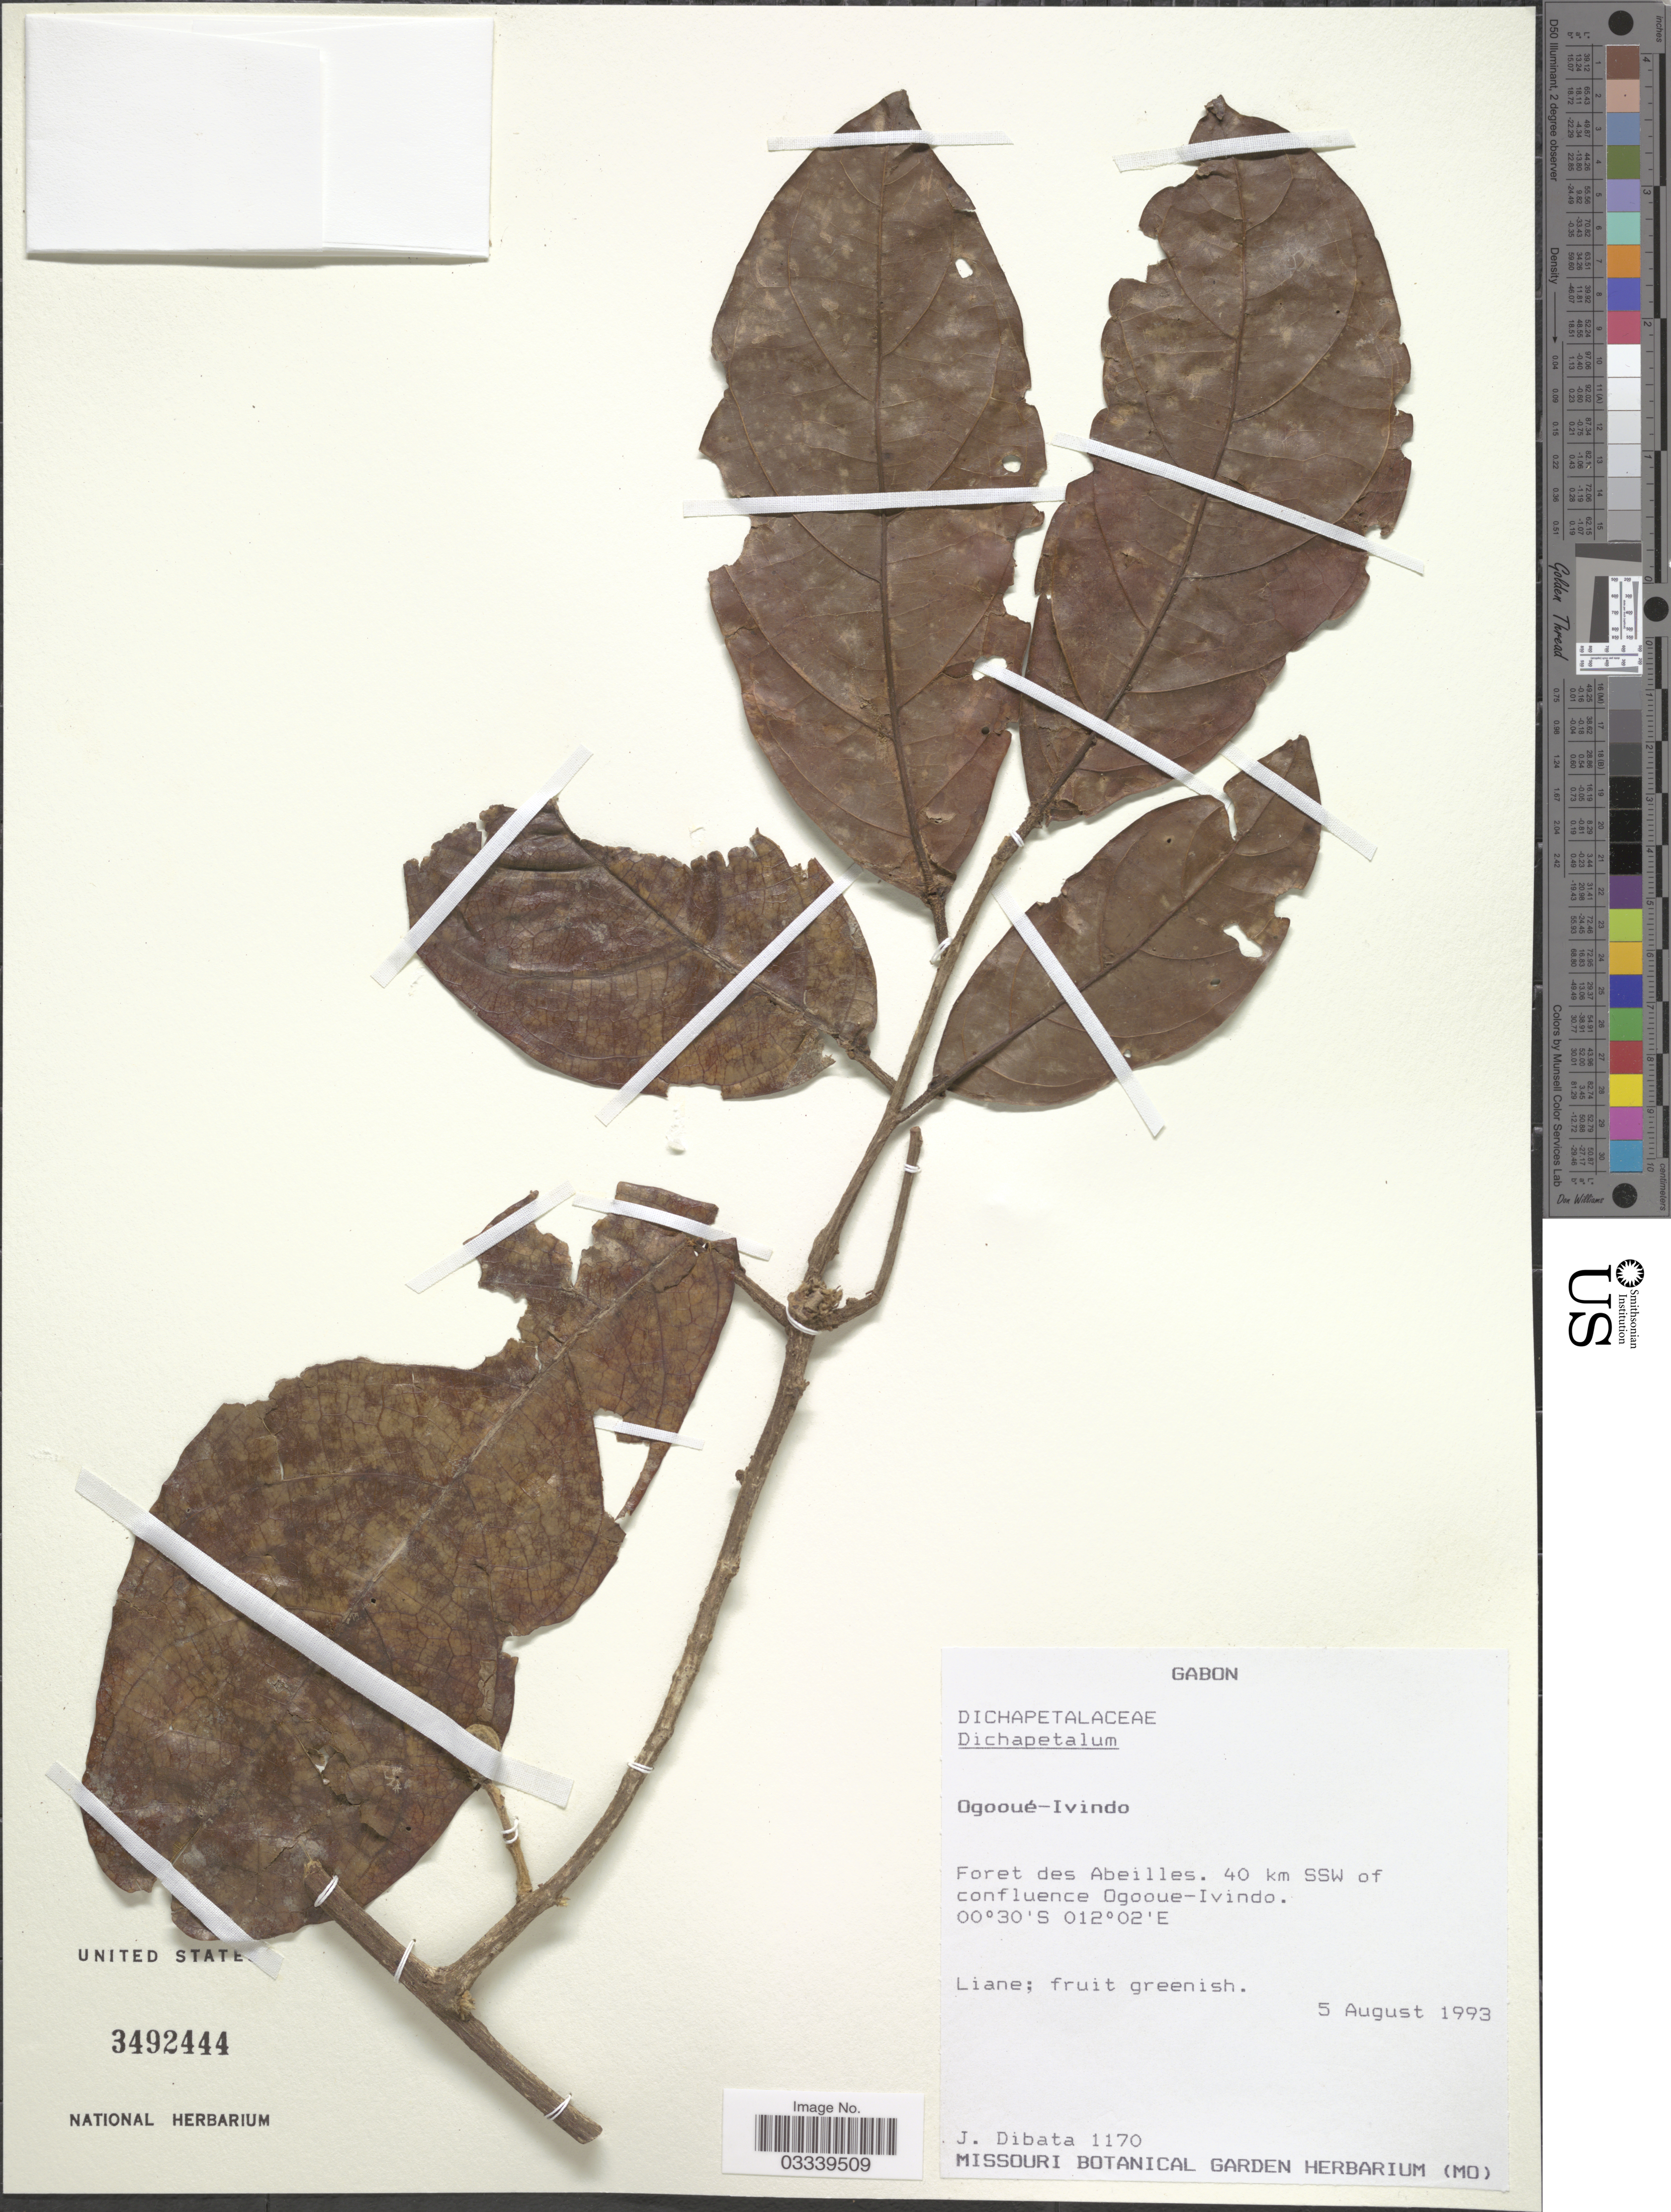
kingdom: Plantae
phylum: Tracheophyta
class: Magnoliopsida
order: Malpighiales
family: Dichapetalaceae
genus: Dichapetalum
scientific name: Dichapetalum sp.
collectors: J. Dibata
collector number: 1170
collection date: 1993-08-05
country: Gabon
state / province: Ogooue-Ivindo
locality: Foret des Abeilles. 40 km SSW of confluence Ogooue-Ivindo.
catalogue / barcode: US 3492444